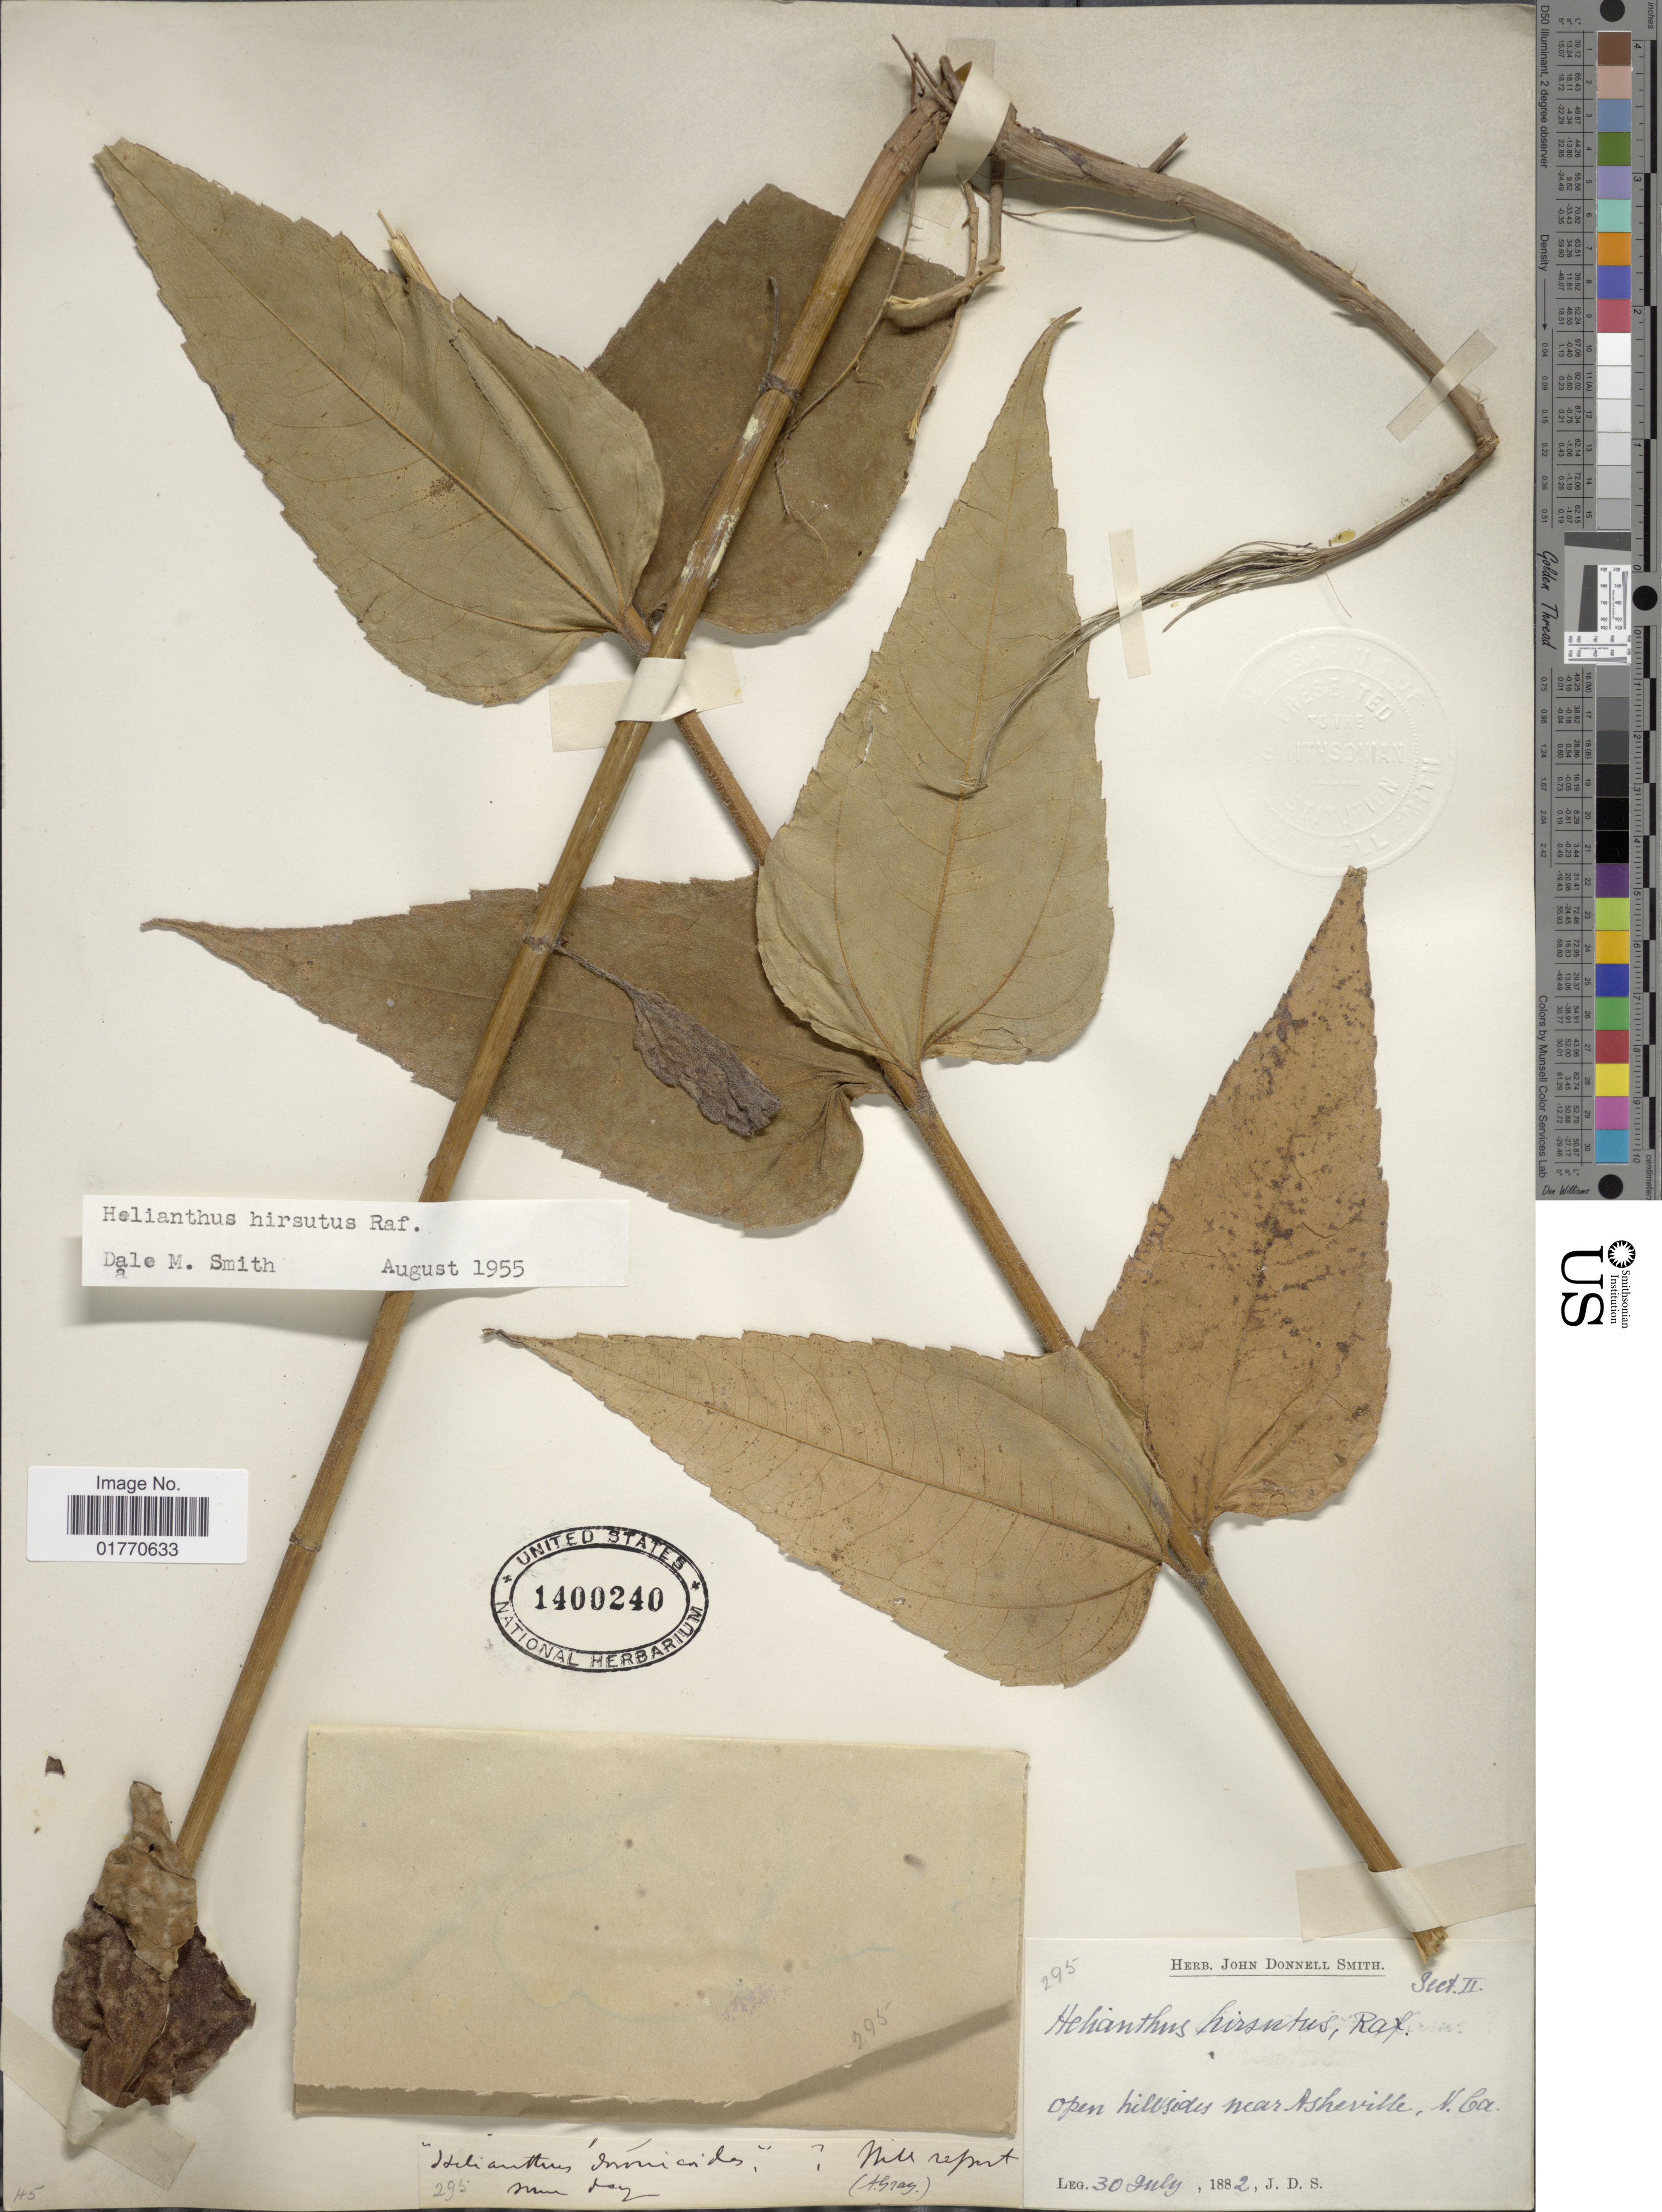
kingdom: Plantae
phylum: Tracheophyta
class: Magnoliopsida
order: Asterales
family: Asteraceae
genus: Helianthus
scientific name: Helianthus hirsutus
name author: Raf.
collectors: J. Donnell Smith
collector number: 295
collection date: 1882-07-30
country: United States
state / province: North Carolina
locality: Open hillsides near Asheville.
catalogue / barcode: US 1400240